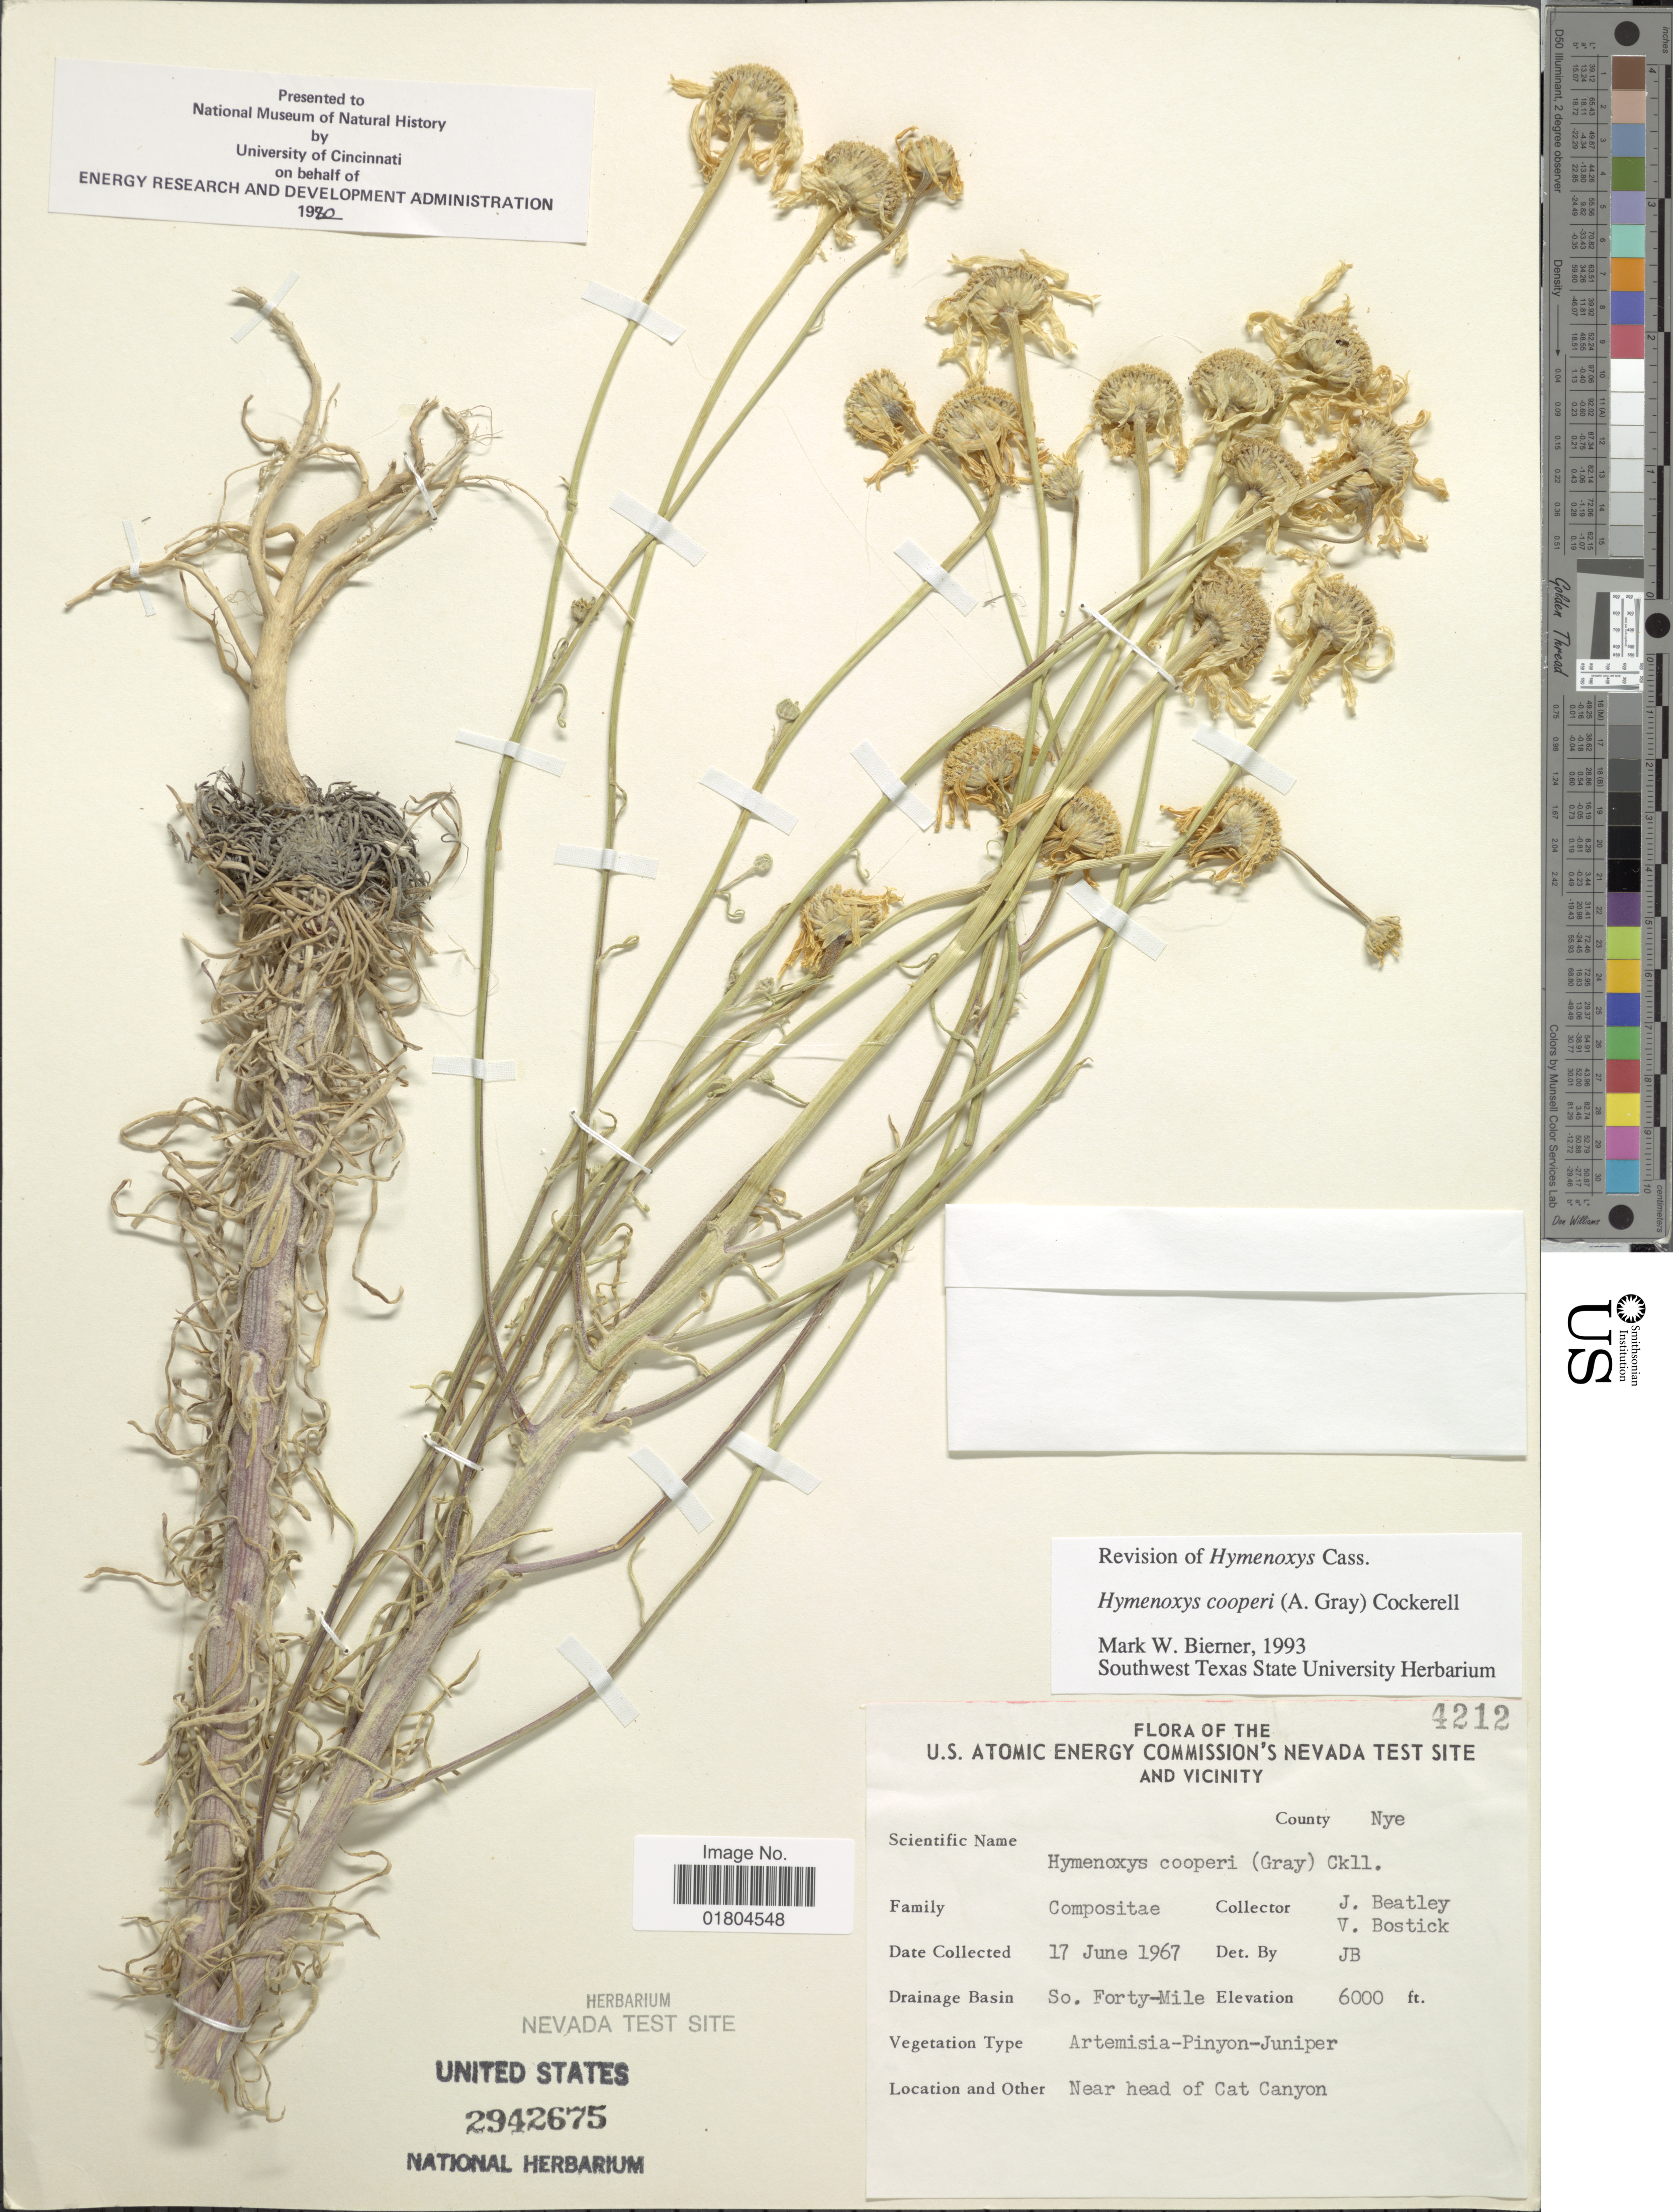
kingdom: Plantae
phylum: Tracheophyta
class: Magnoliopsida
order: Asterales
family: Asteraceae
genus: Hymenoxys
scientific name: Hymenoxys cooperi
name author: (A. Gray) Cockerell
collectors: J. C. Beatley & V. Bostick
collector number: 4212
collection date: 1967-06-17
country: United States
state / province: Nevada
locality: U. S. Atomic Energy Commission's Nevada Test Site and vicinity. County Nye. Drainage Basin So. Forty-Mile. Near head of Cat Canyon.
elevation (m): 1829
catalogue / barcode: US 2942675